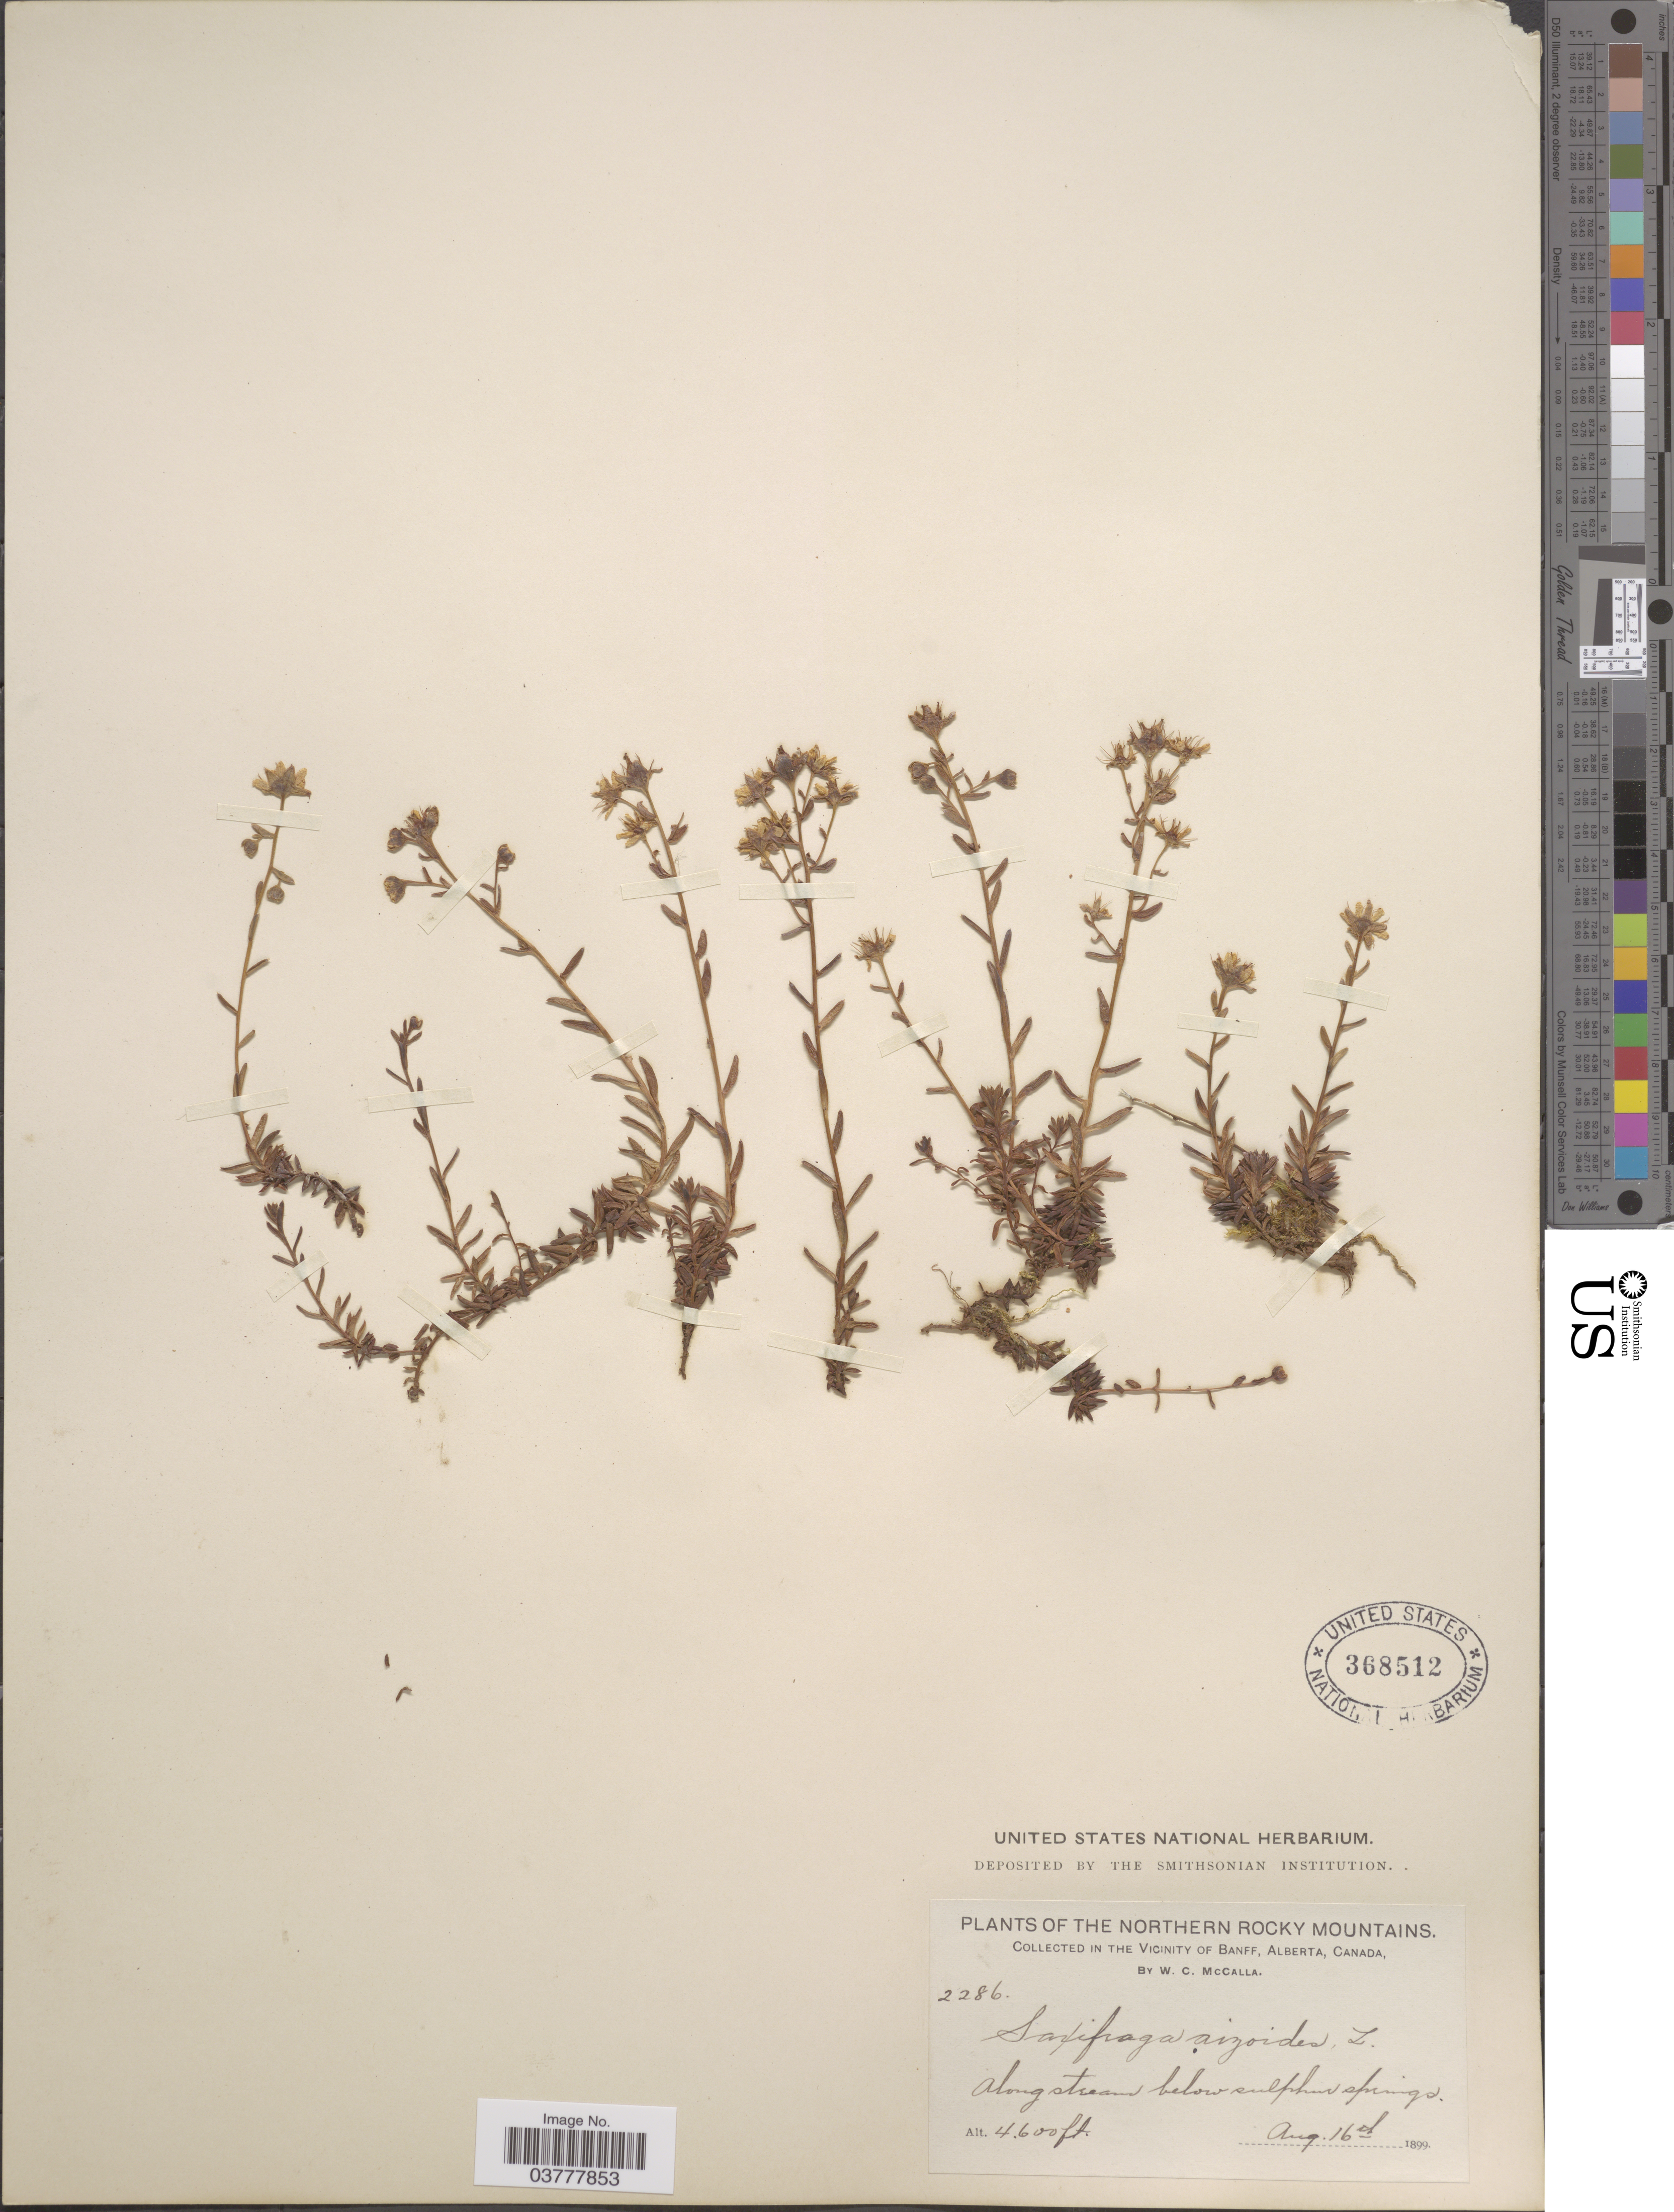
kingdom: Plantae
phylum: Tracheophyta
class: Magnoliopsida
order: Saxifragales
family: Saxifragaceae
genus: Saxifraga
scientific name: Saxifraga aizoides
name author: L.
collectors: W. McCalla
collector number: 2286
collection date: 1899-08-16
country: Canada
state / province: Alberta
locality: The Northern Rocky Mountains. In the vicinity of Banff, along stream below sulphur springs.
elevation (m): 1402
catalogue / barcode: US 368512